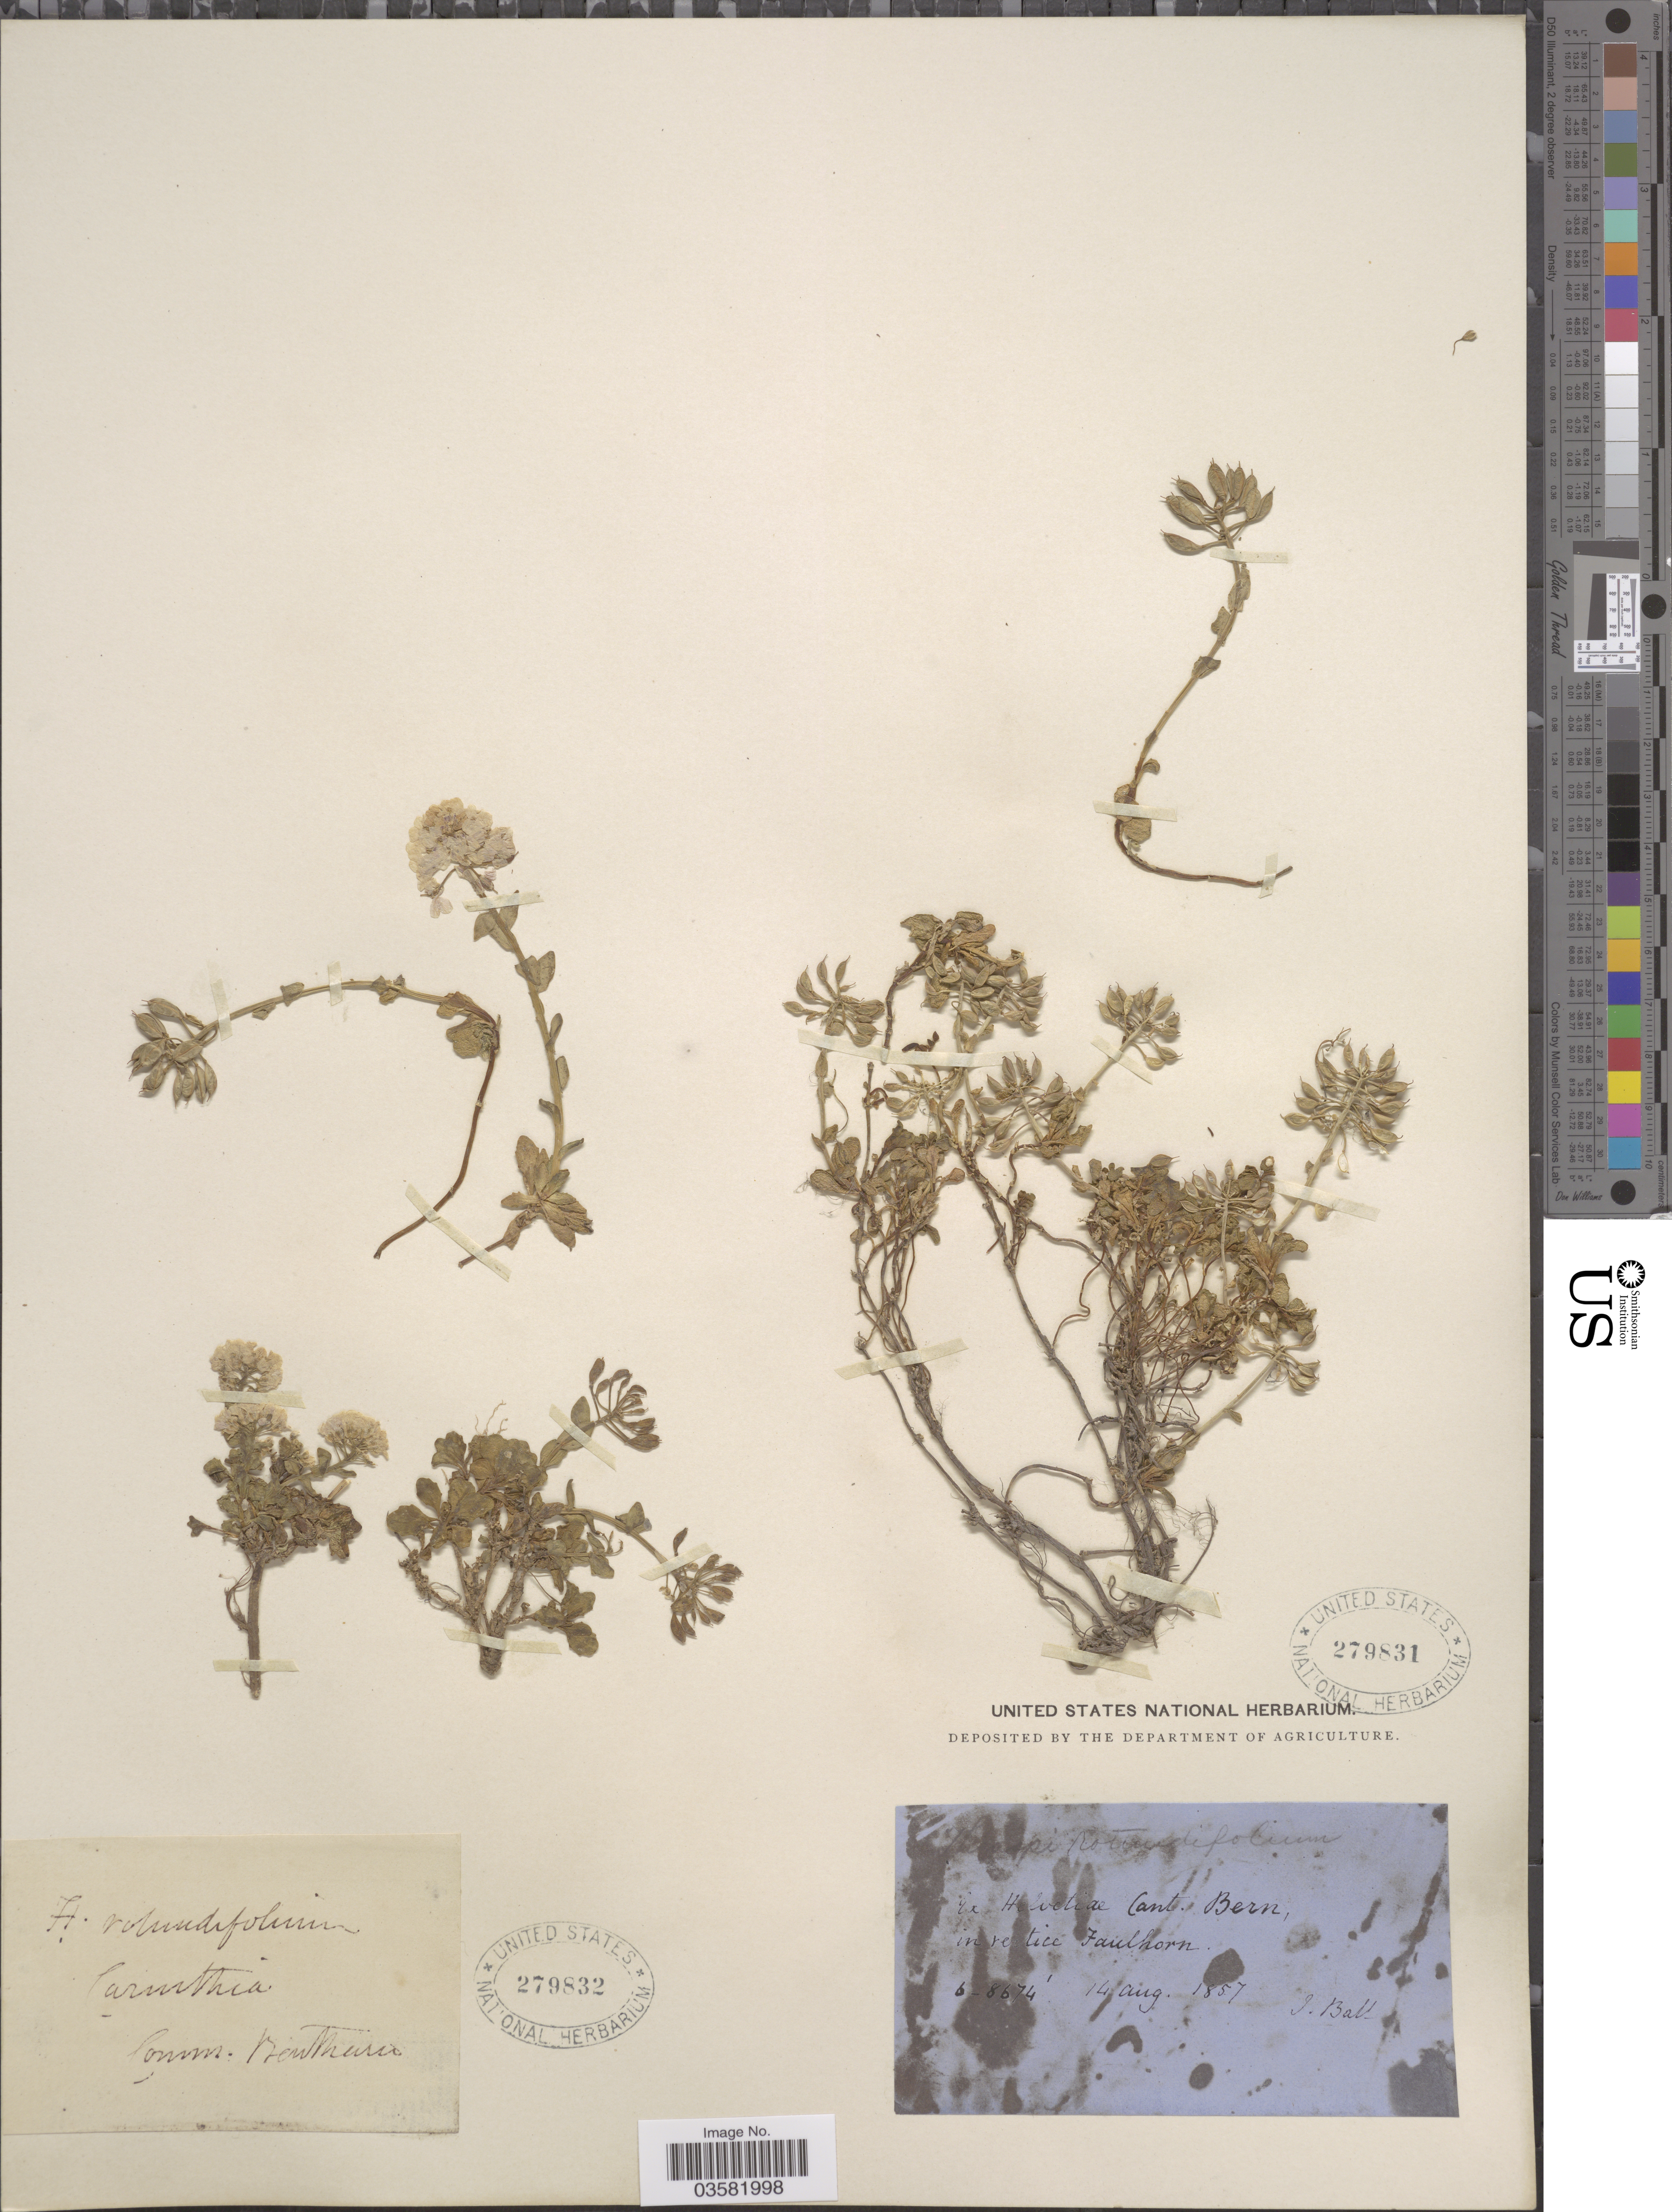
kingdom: Plantae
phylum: Tracheophyta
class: Magnoliopsida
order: Brassicales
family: Brassicaceae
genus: Thlaspi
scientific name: Thlaspi rotundifolium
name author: (L.) Gaudin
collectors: J. Ball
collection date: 1857-08-14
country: Switzerland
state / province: Bern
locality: Ex Helvetiæ Cant. Bern, in vertice Faulhorn.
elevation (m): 1829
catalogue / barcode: US 279831-2